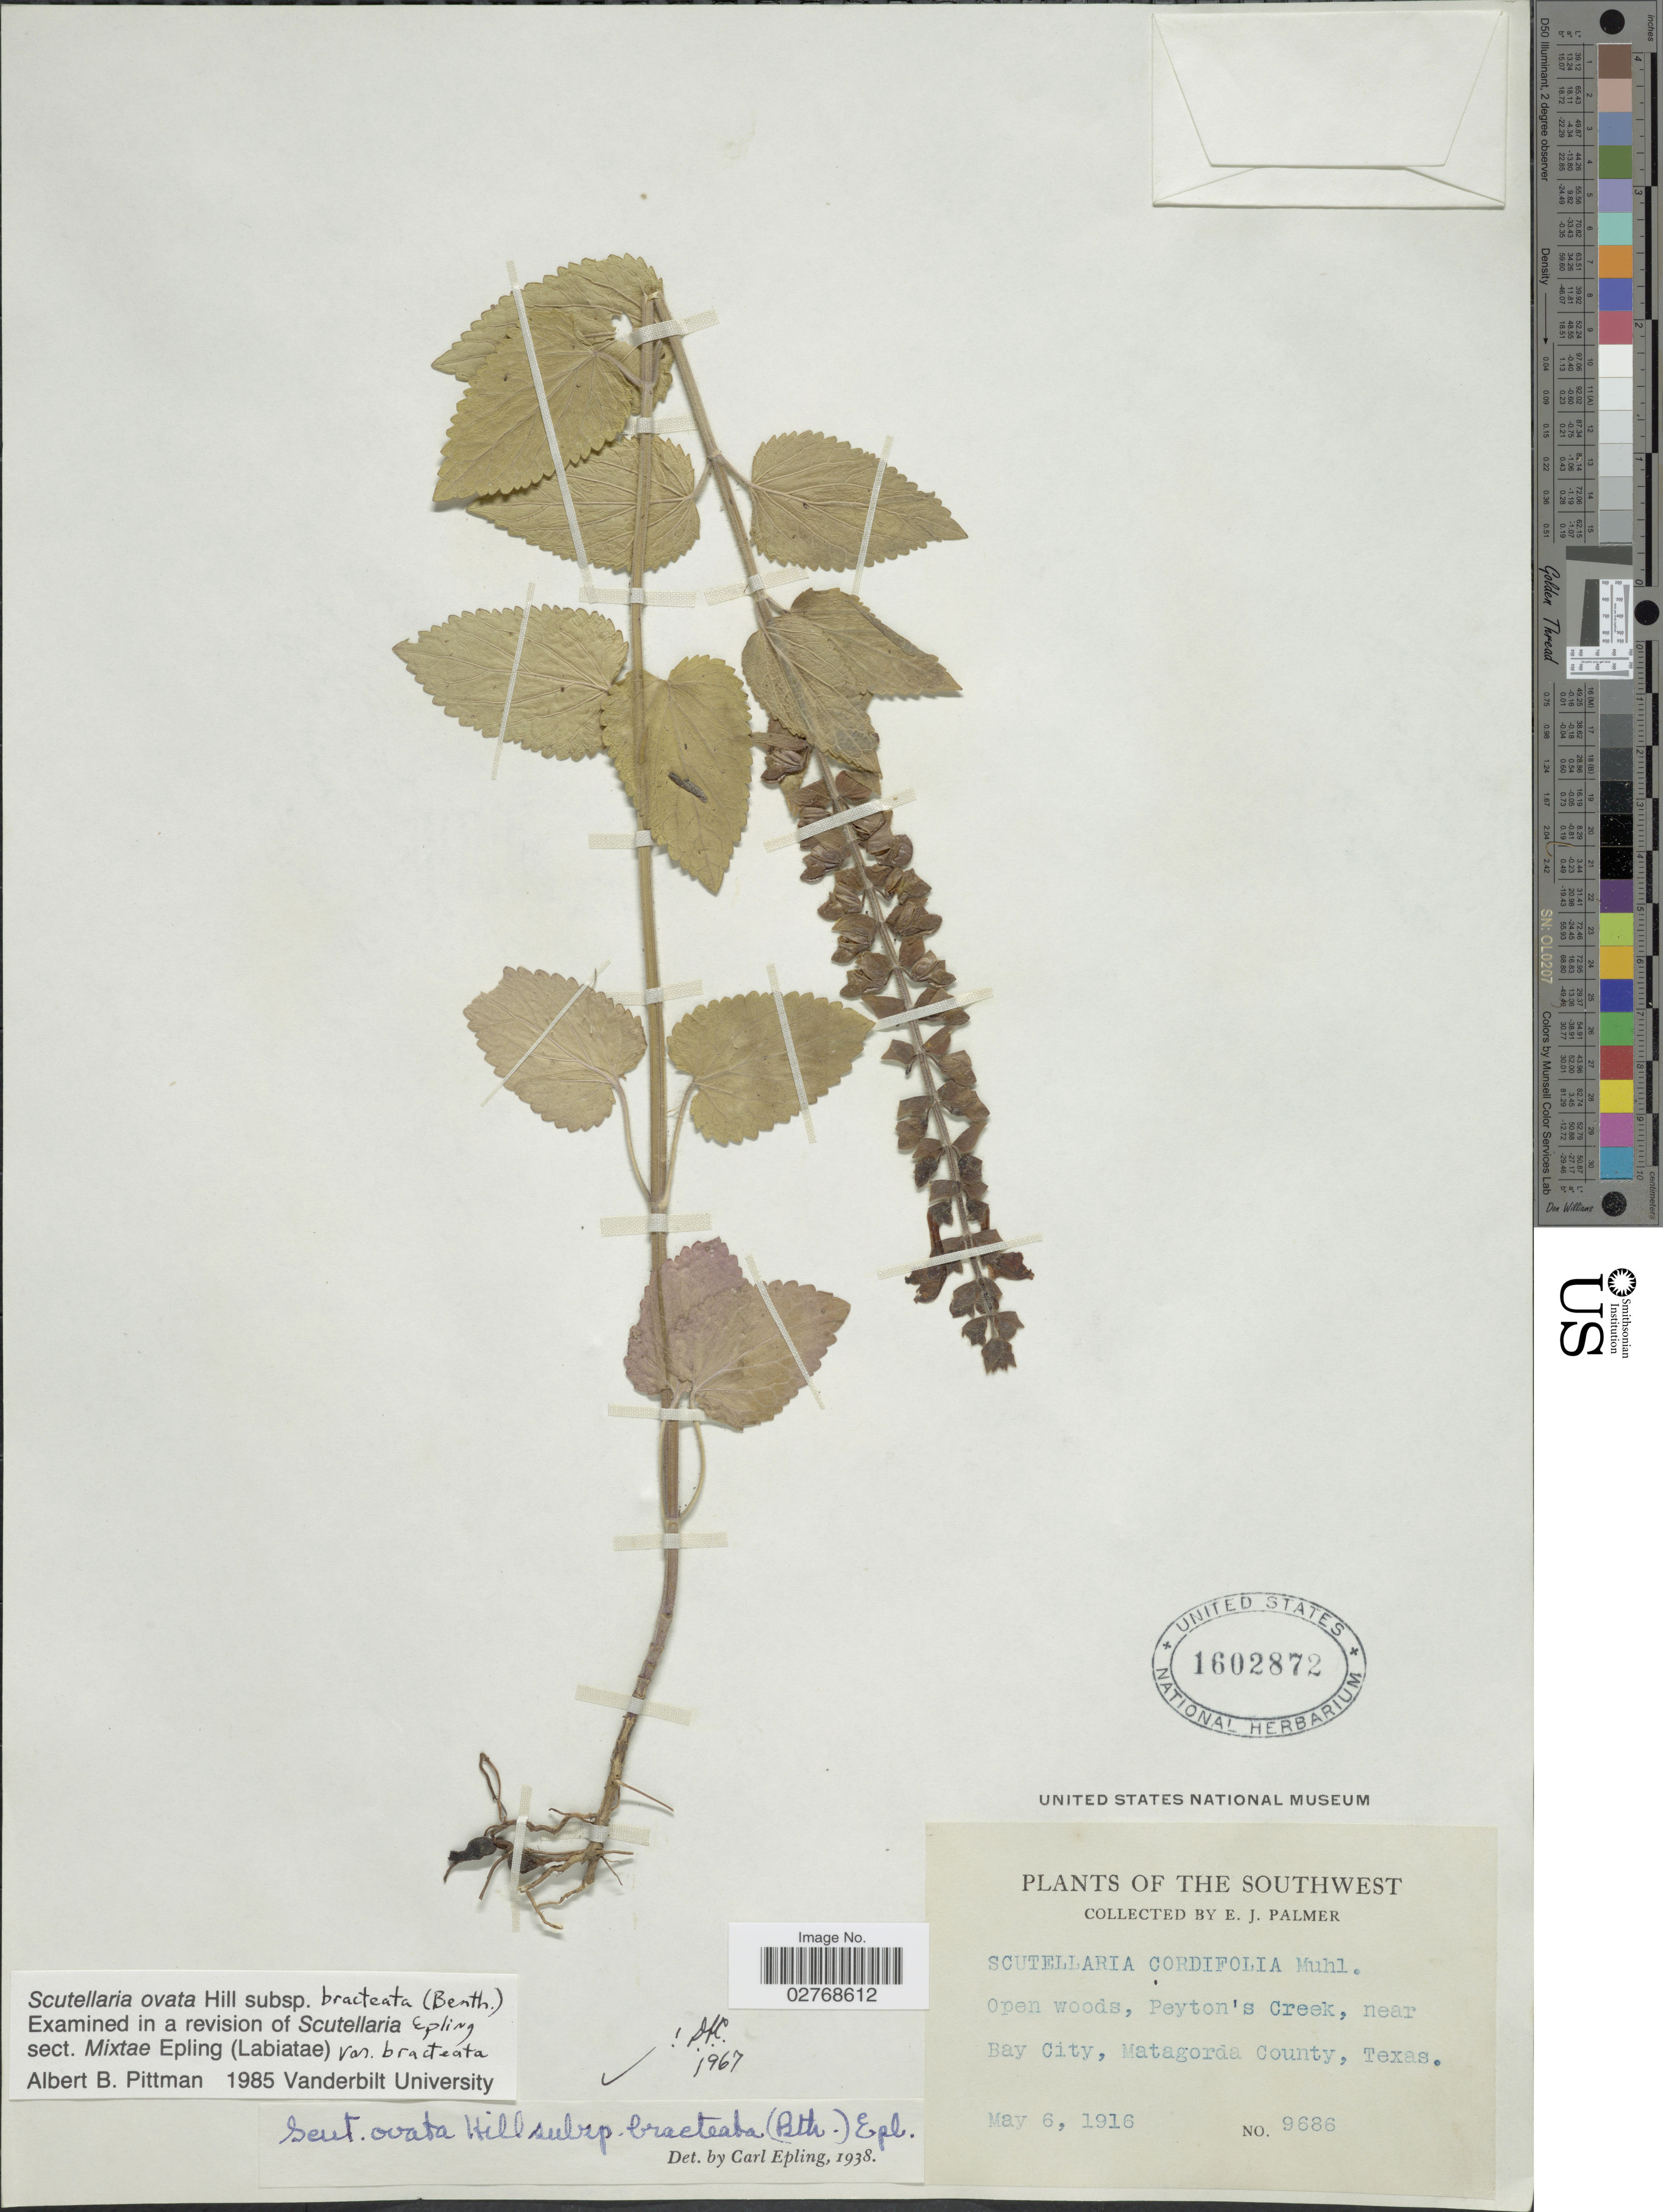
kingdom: Plantae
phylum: Tracheophyta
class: Magnoliopsida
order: Lamiales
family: Lamiaceae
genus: Scutellaria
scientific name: Scutellaria ovata subsp. bracteata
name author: (Benth.) Epling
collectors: E. J. Palmer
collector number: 9686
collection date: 1916-05-06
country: United States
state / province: Texas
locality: The Southwest. Peyton's Creek, near Bay City, Matagorda County.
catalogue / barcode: US 1602872